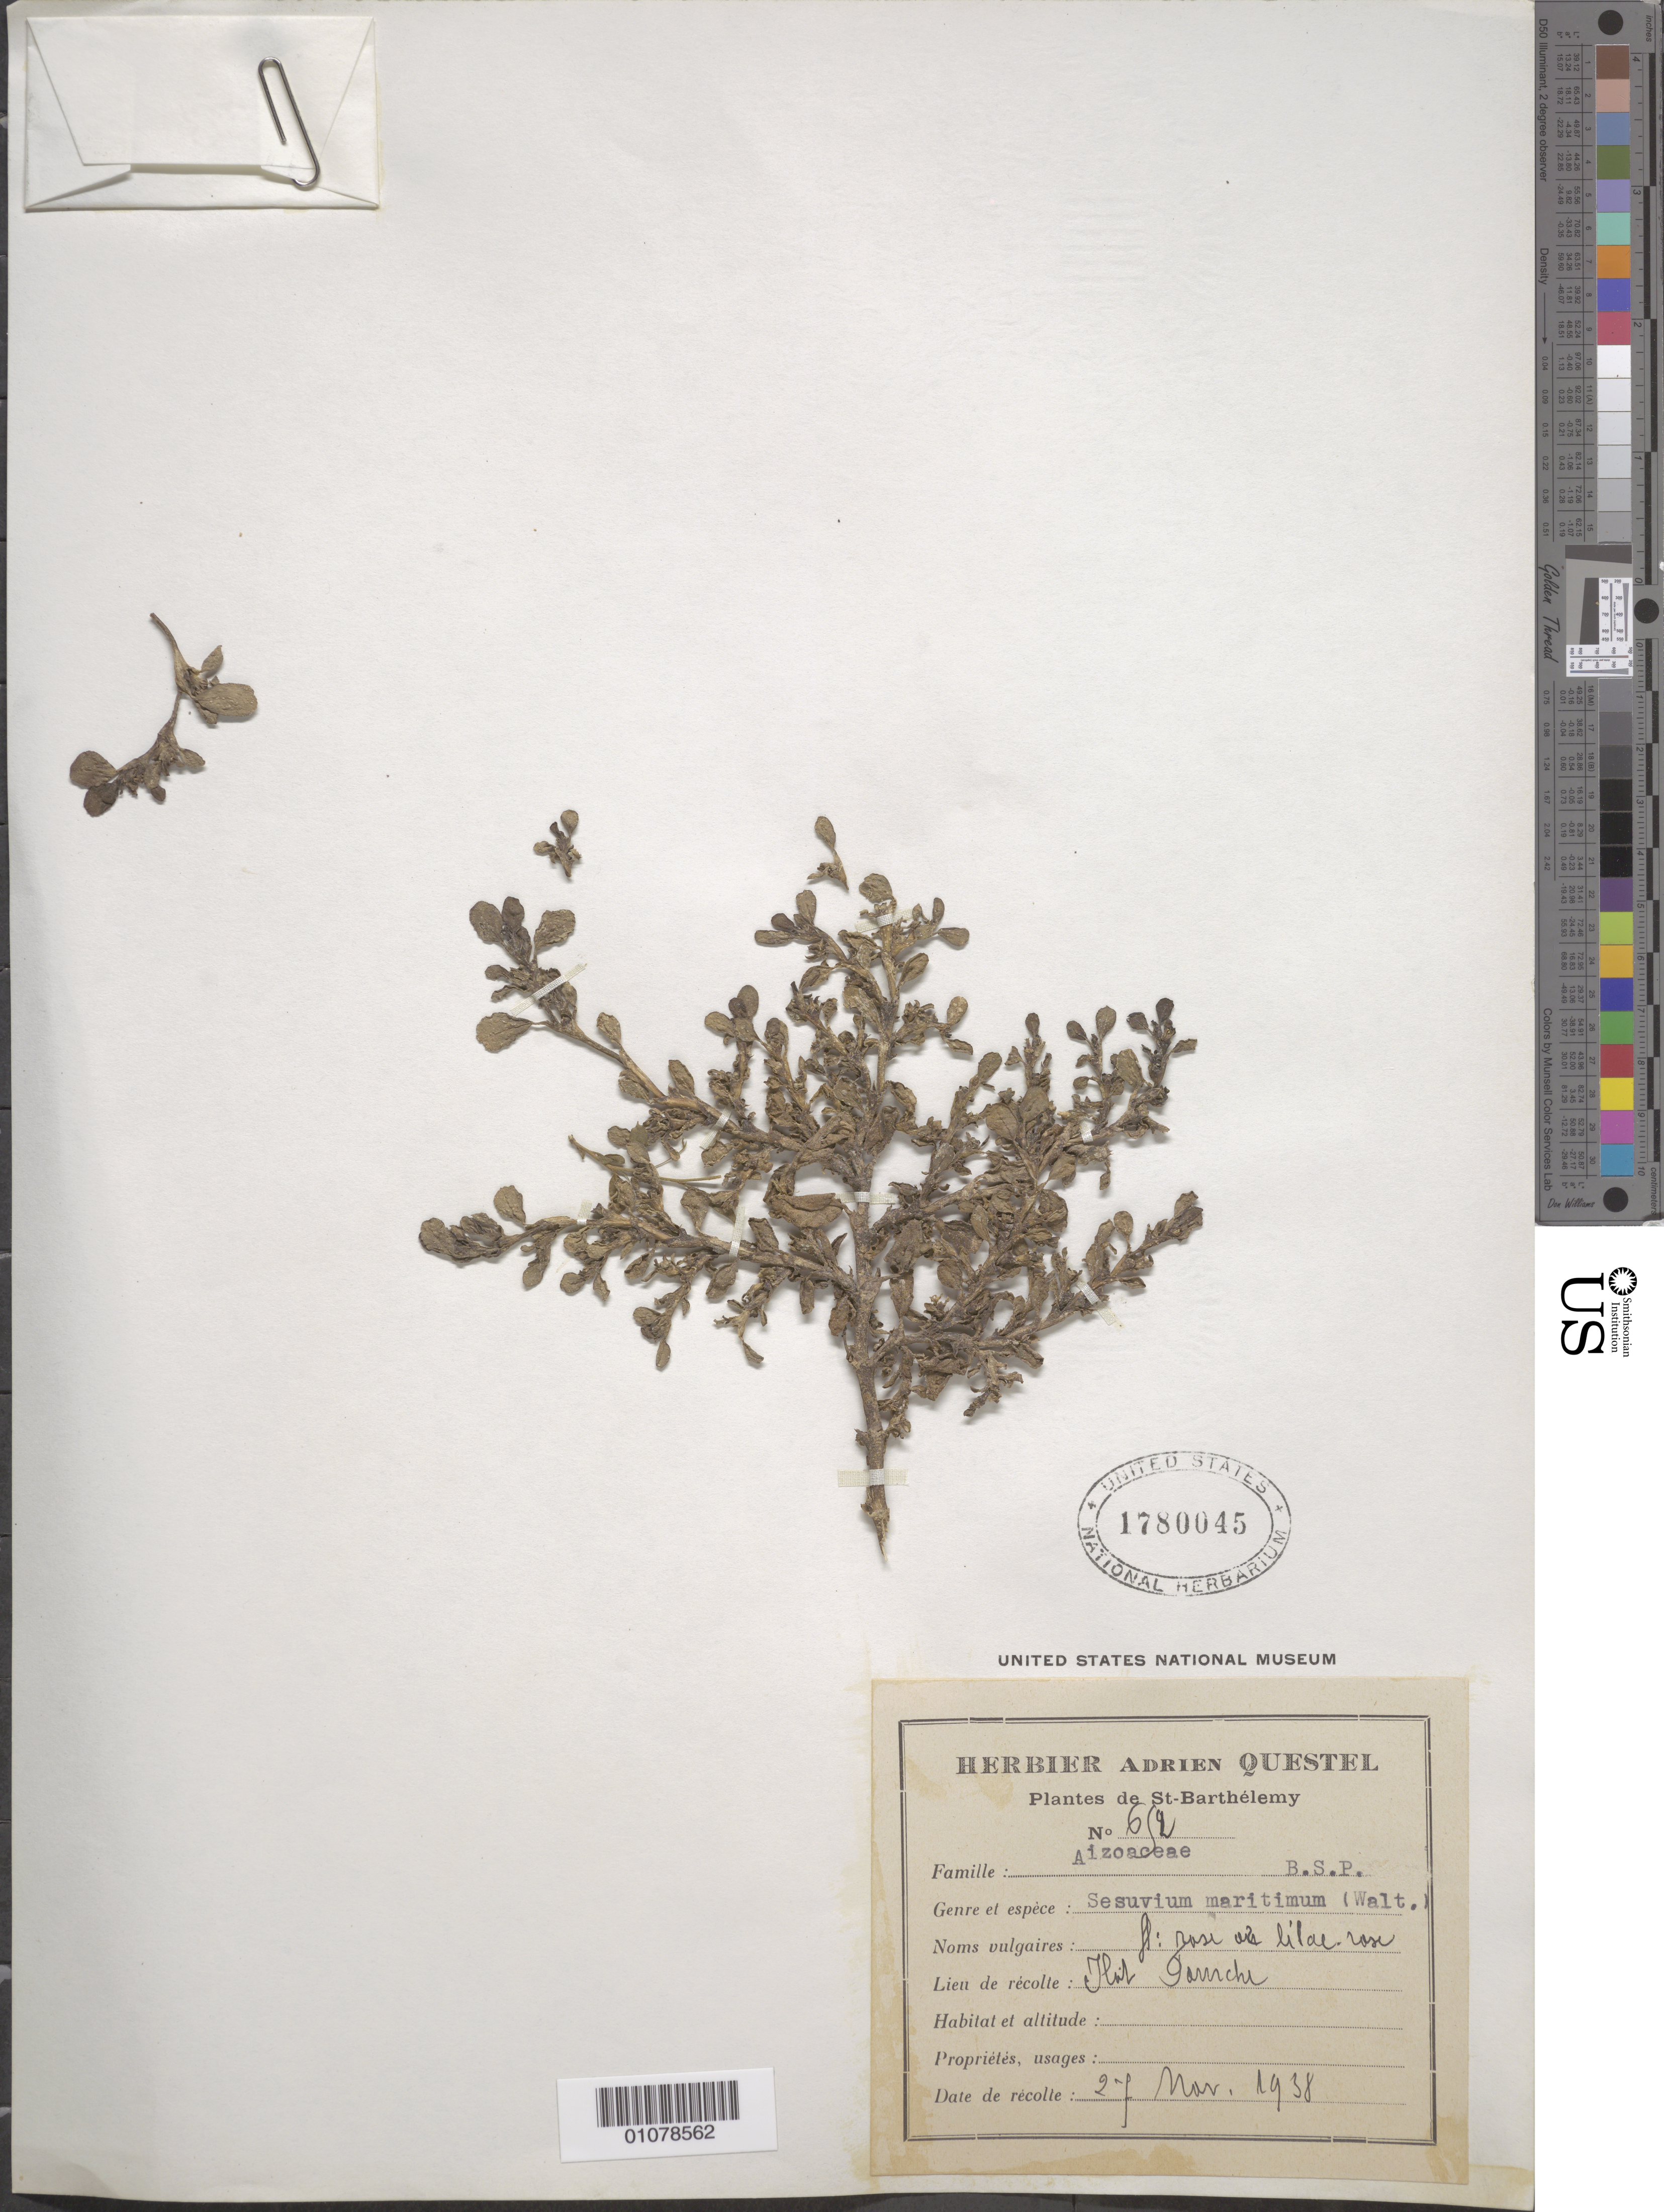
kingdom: Plantae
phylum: Tracheophyta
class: Magnoliopsida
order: Caryophyllales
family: Aizoaceae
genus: Sesuvium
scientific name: Sesuvium maritimum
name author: (Walter) Britton, Stearns & Poggenb.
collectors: A. Questel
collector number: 654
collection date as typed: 27 Nov 1938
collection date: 1938-11-27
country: Saint Barthélemy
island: St. Barthélemy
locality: Ilot Parnche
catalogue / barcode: US 1780045